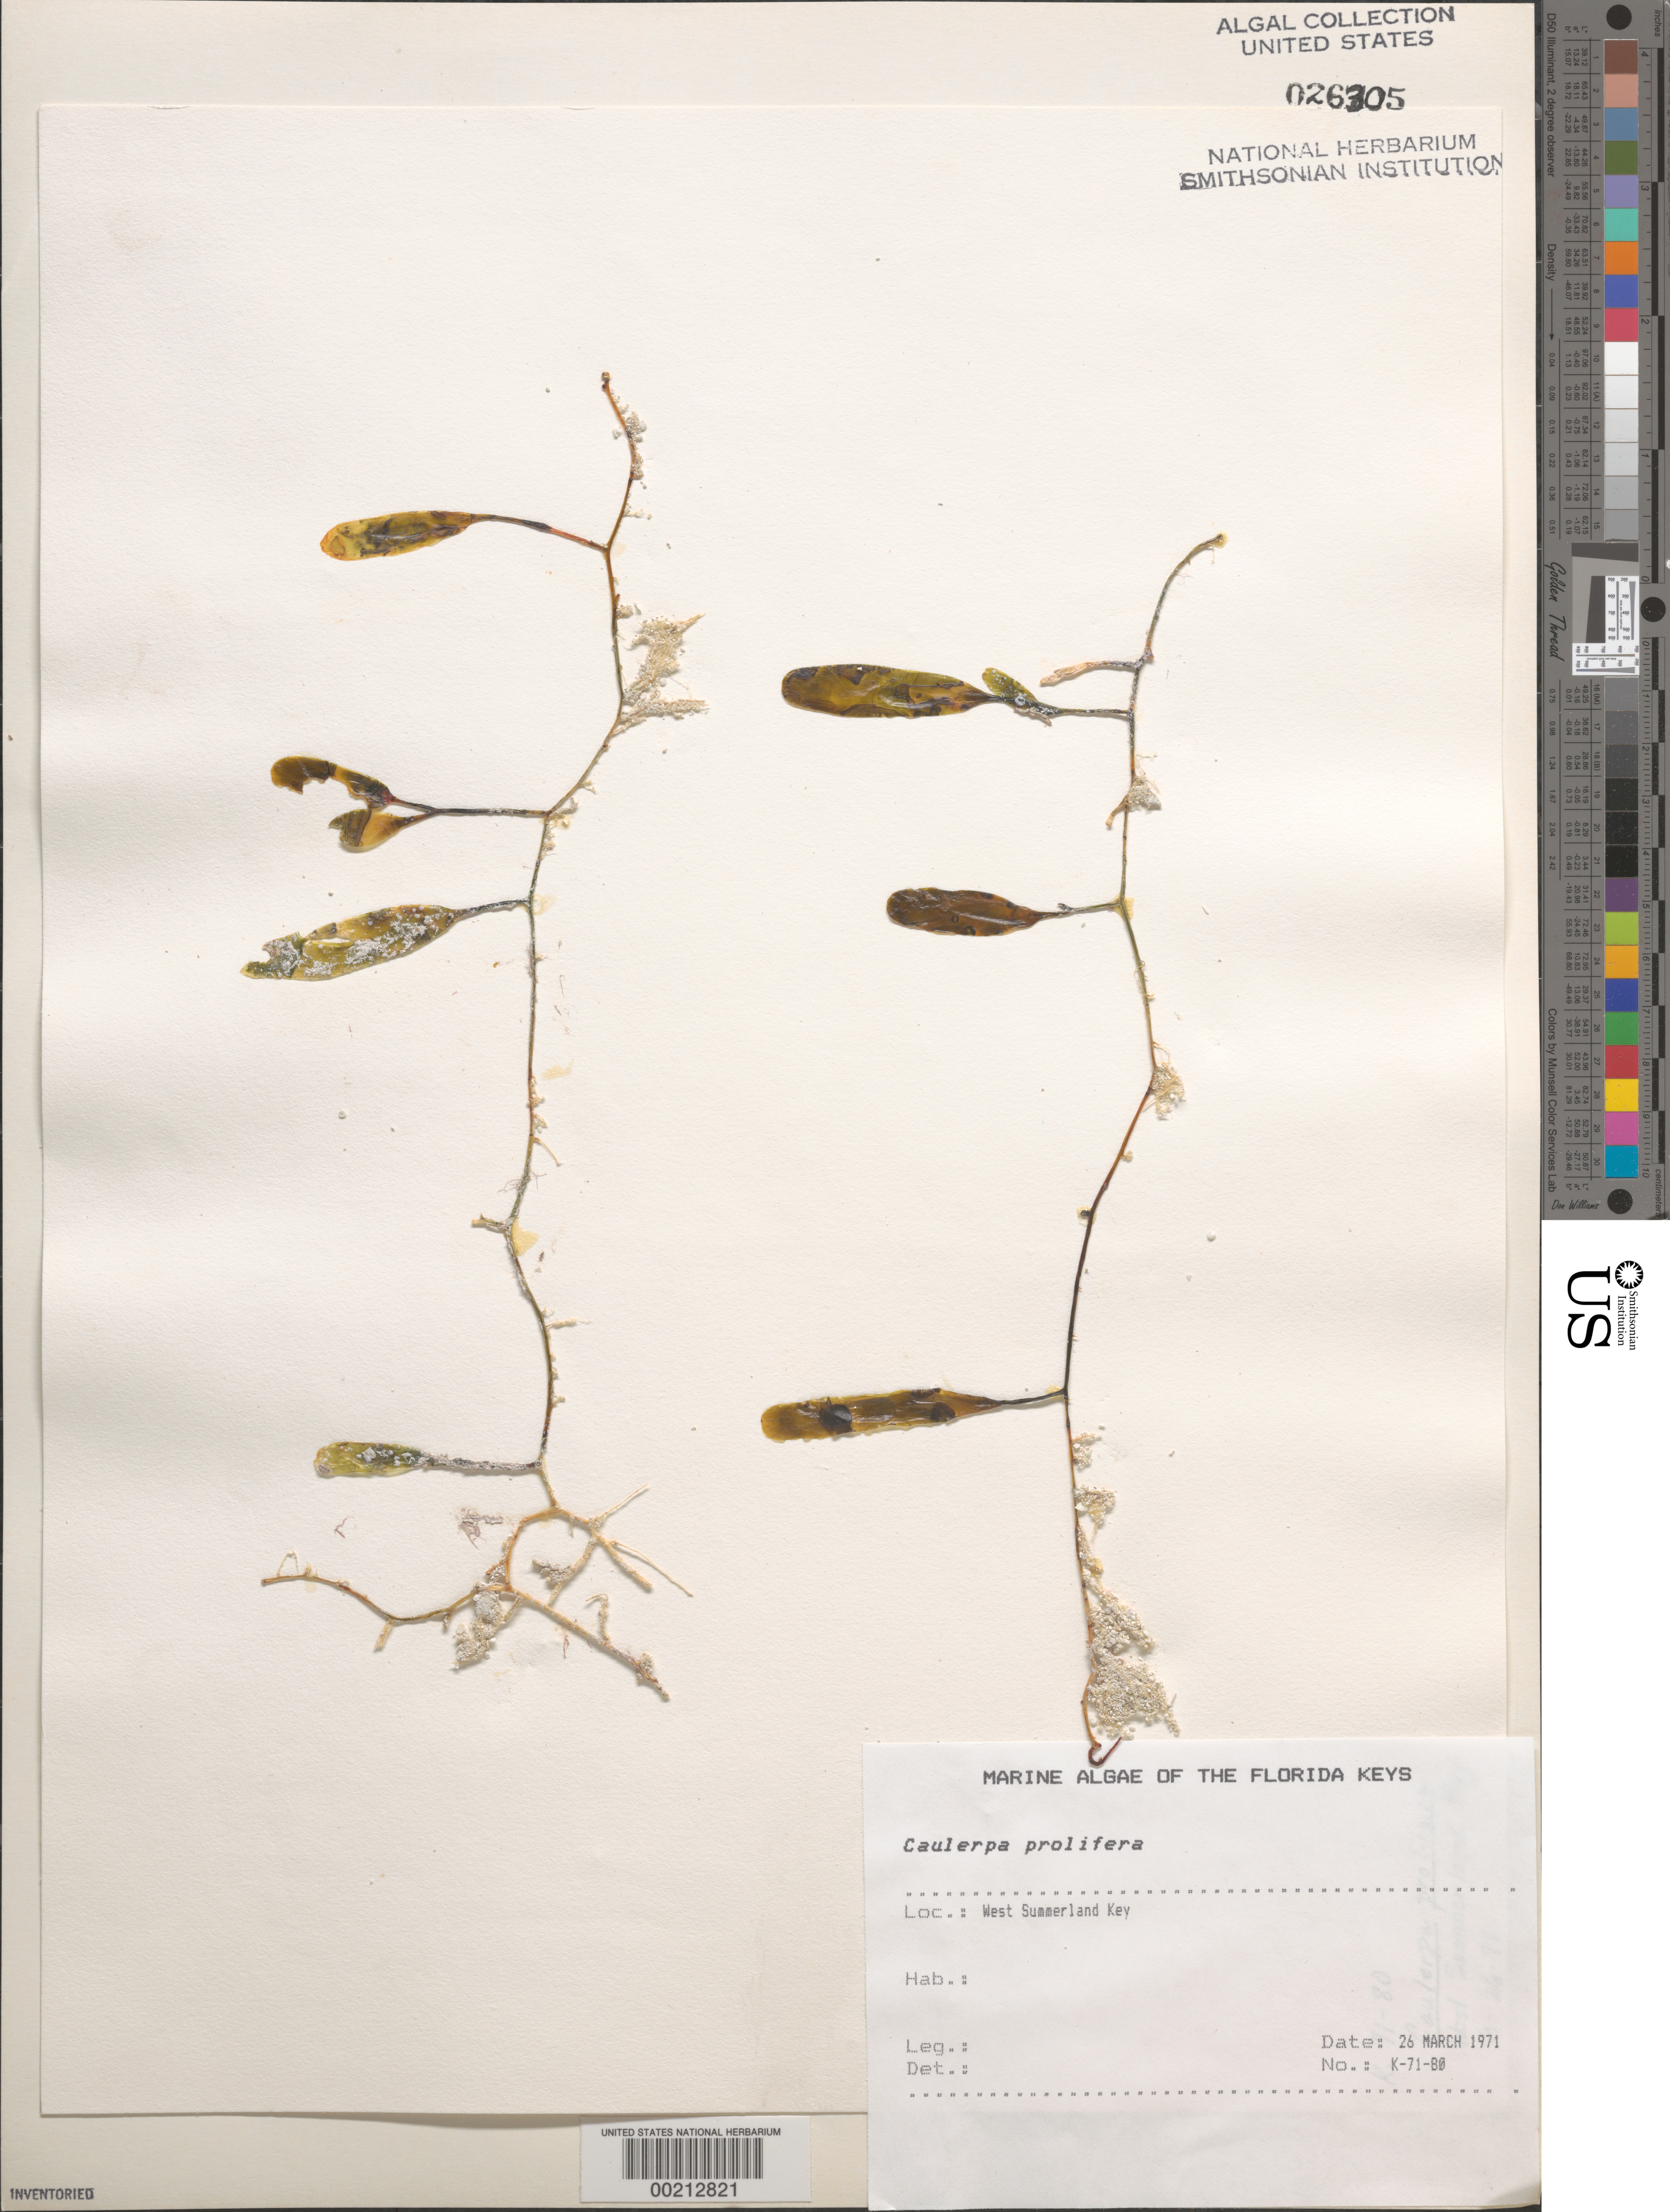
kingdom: Plantae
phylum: Chlorophyta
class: Ulvophyceae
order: Bryopsidales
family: Caulerpaceae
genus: Caulerpa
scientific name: Caulerpa prolifera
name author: (Forssk.) J.V.Lamouroux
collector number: K-71-80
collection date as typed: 26 Mar 1971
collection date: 1971-03-26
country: United States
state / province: Florida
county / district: Monroe County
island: West Summerland Key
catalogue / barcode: US 26305